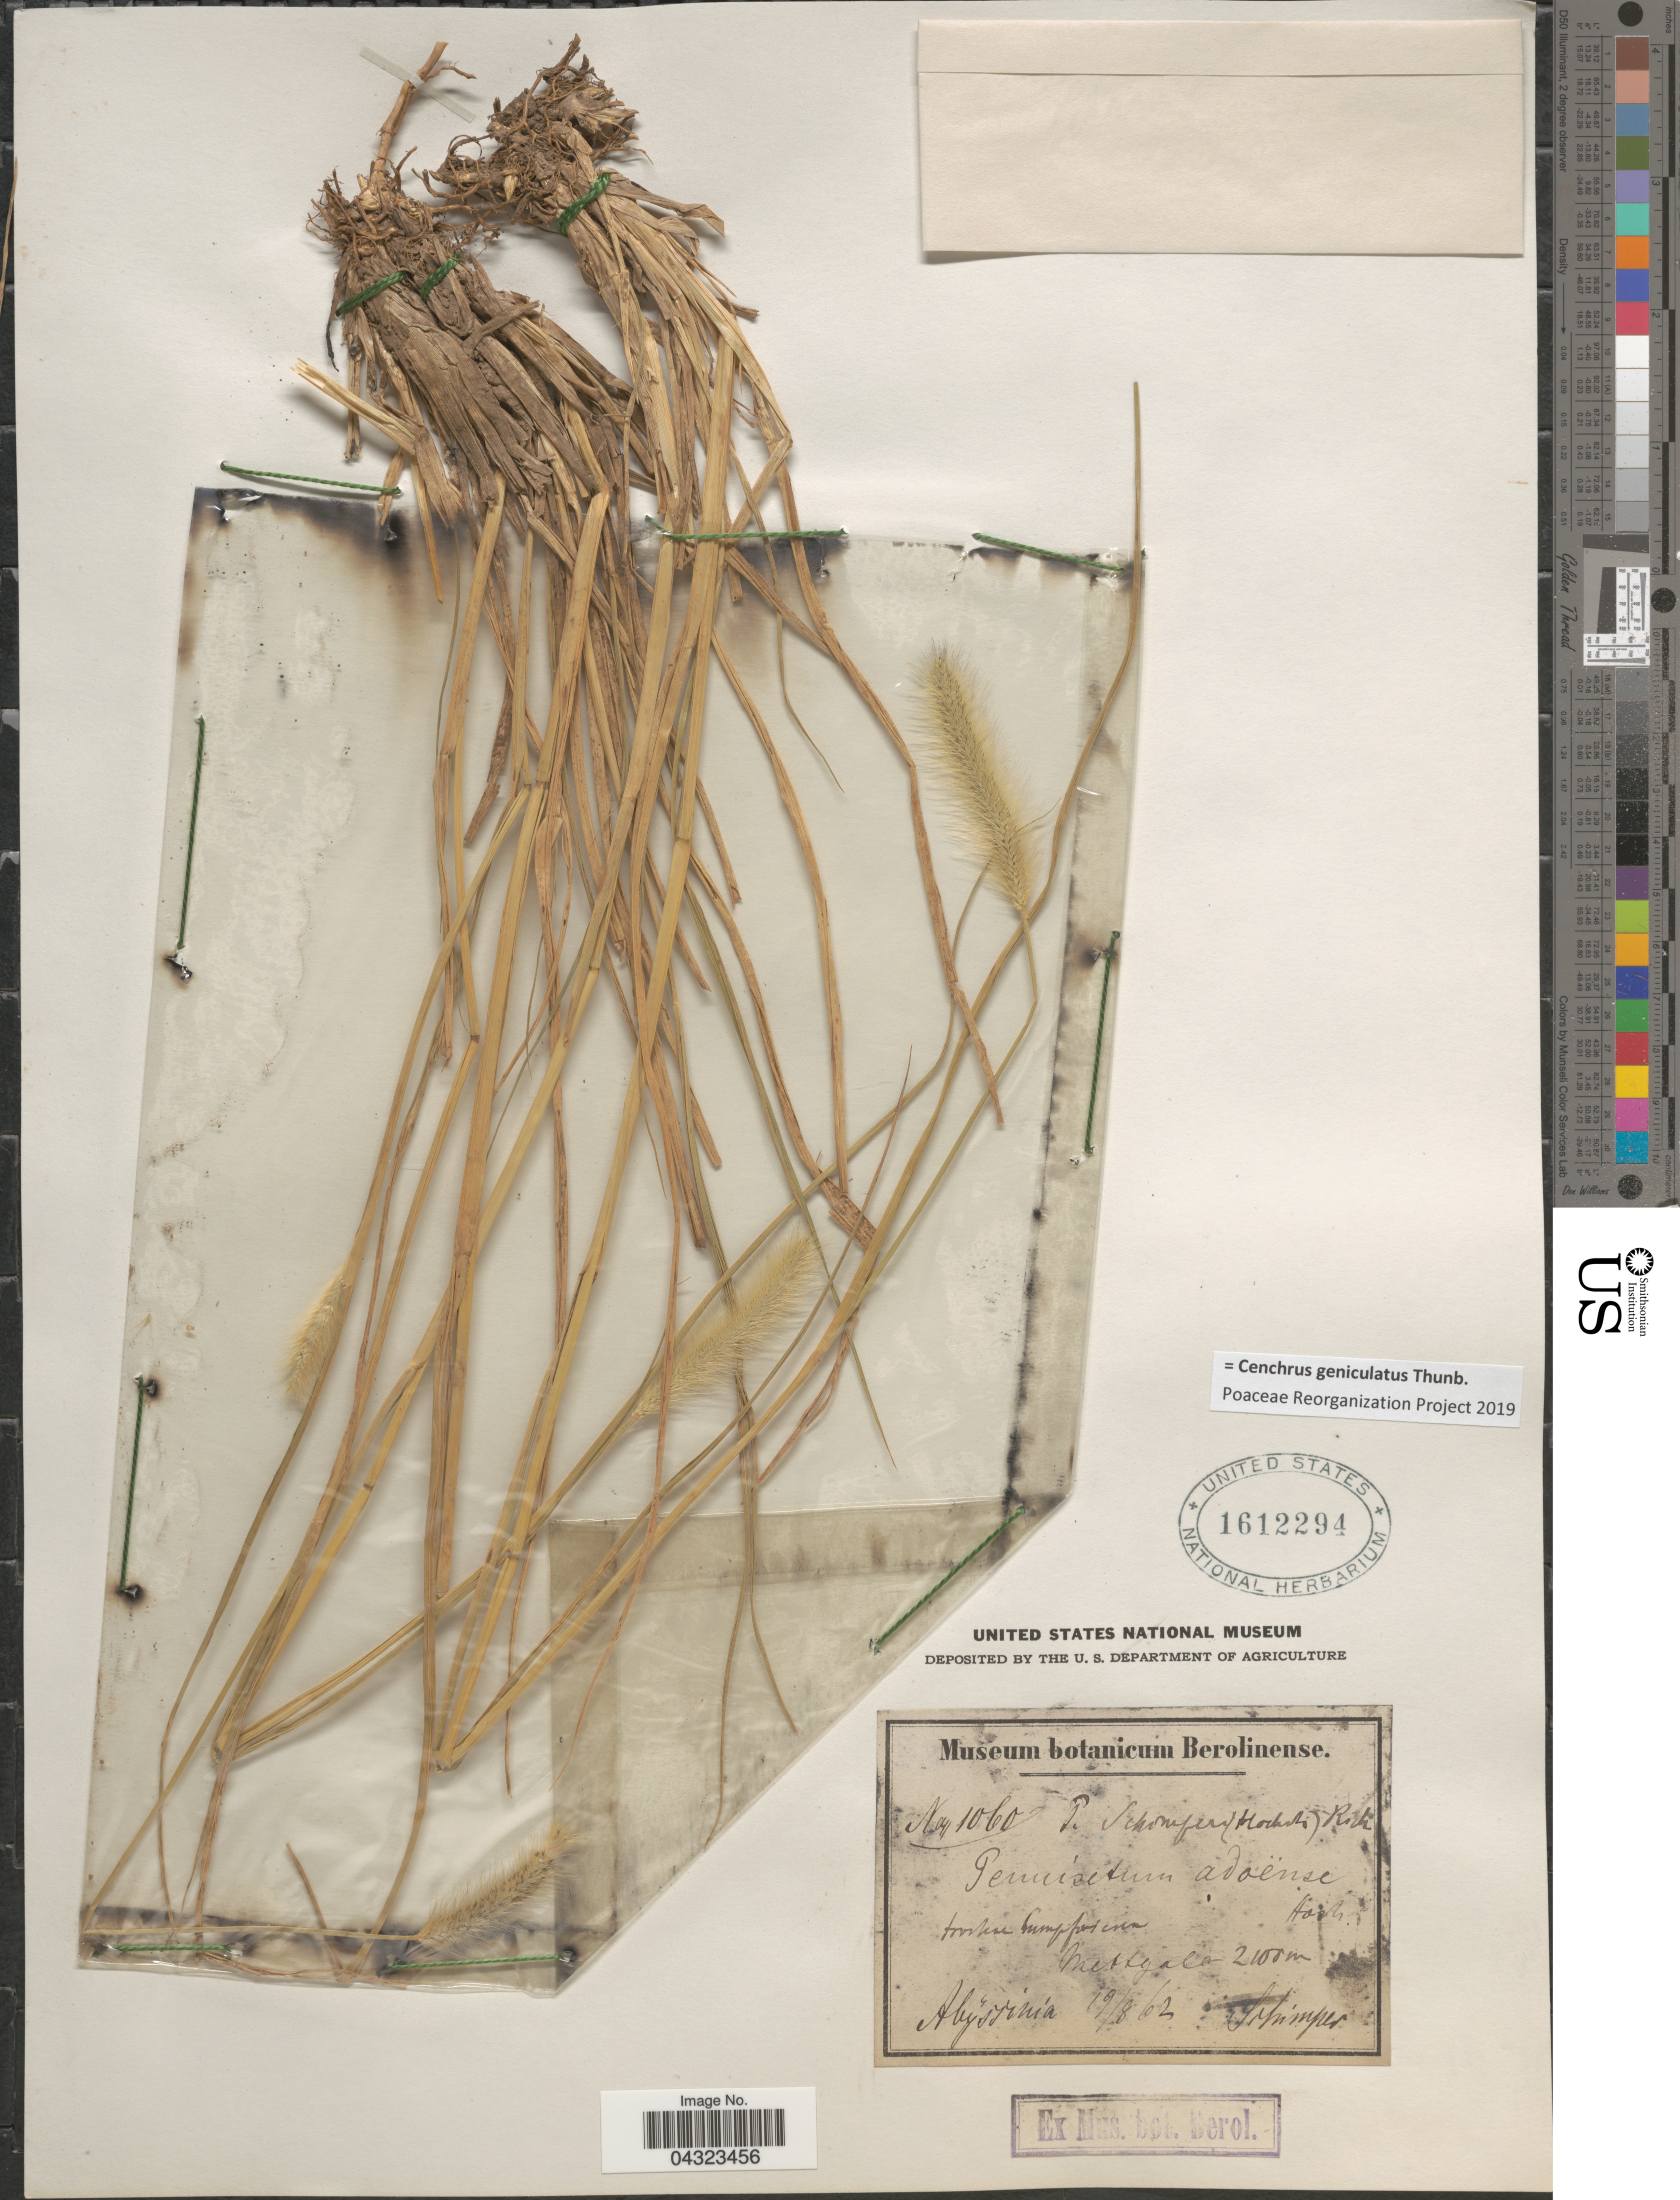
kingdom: Plantae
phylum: Tracheophyta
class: Liliopsida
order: Poales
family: Poaceae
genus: Cenchrus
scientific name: Cenchrus geniculatus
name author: Thunb.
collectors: -. Schimper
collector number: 1060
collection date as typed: Transcribed d/m/y: 19/8/62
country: Ethiopia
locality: Metgala [interpreted]. Abyssinia.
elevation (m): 2100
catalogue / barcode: US 1612294